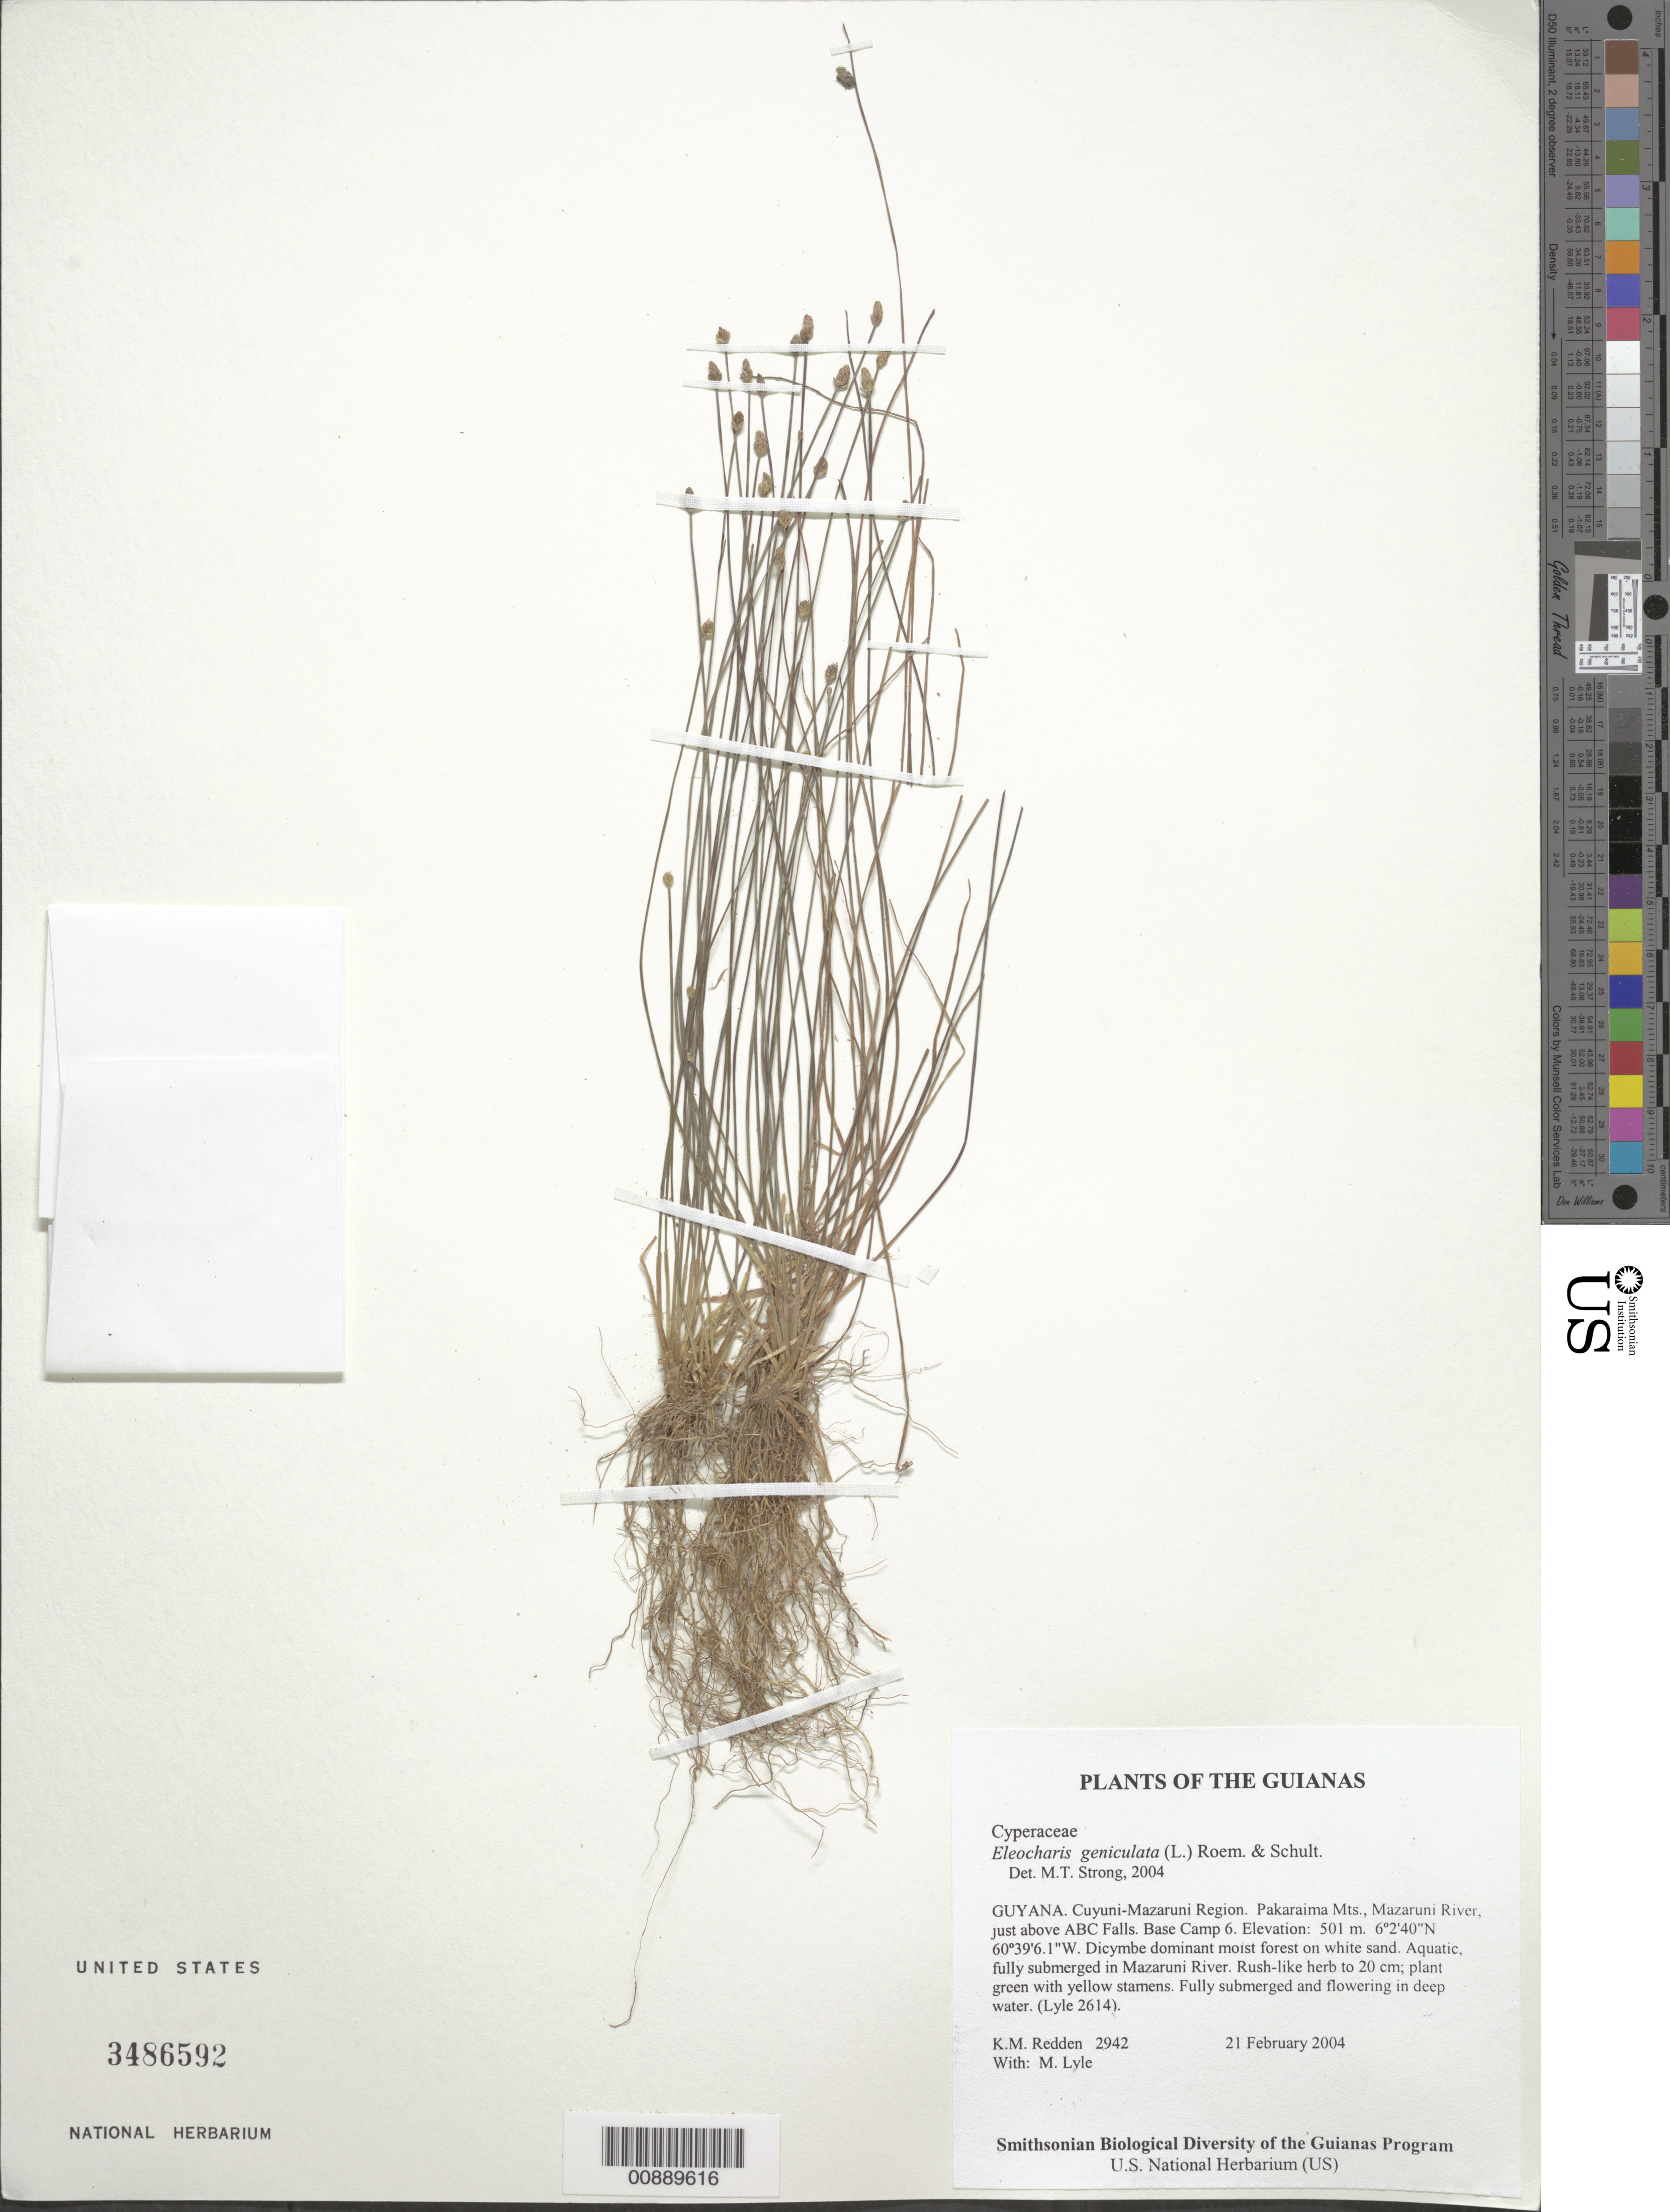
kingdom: Plantae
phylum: Tracheophyta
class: Liliopsida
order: Poales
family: Cyperaceae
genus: Eleocharis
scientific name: Eleocharis geniculata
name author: (L.) Roem. & Schult.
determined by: Strong, M. T., (US), Smithsonian Institution - National Museum of Natural History (UNITED STATES)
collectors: K. M. Redden & M. Lyle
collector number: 2942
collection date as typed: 21 February 2004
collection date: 2004-02-21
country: Guyana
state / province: Cuyuni-Mazaruni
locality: Pakaraima Mts., Mazaruni River, just above ABC Falls. Base Camp 6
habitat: Dicymbe dominant moist forest on white sand. Aquatic, fully submerged in Mazaruni River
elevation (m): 501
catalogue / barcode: US 3486592